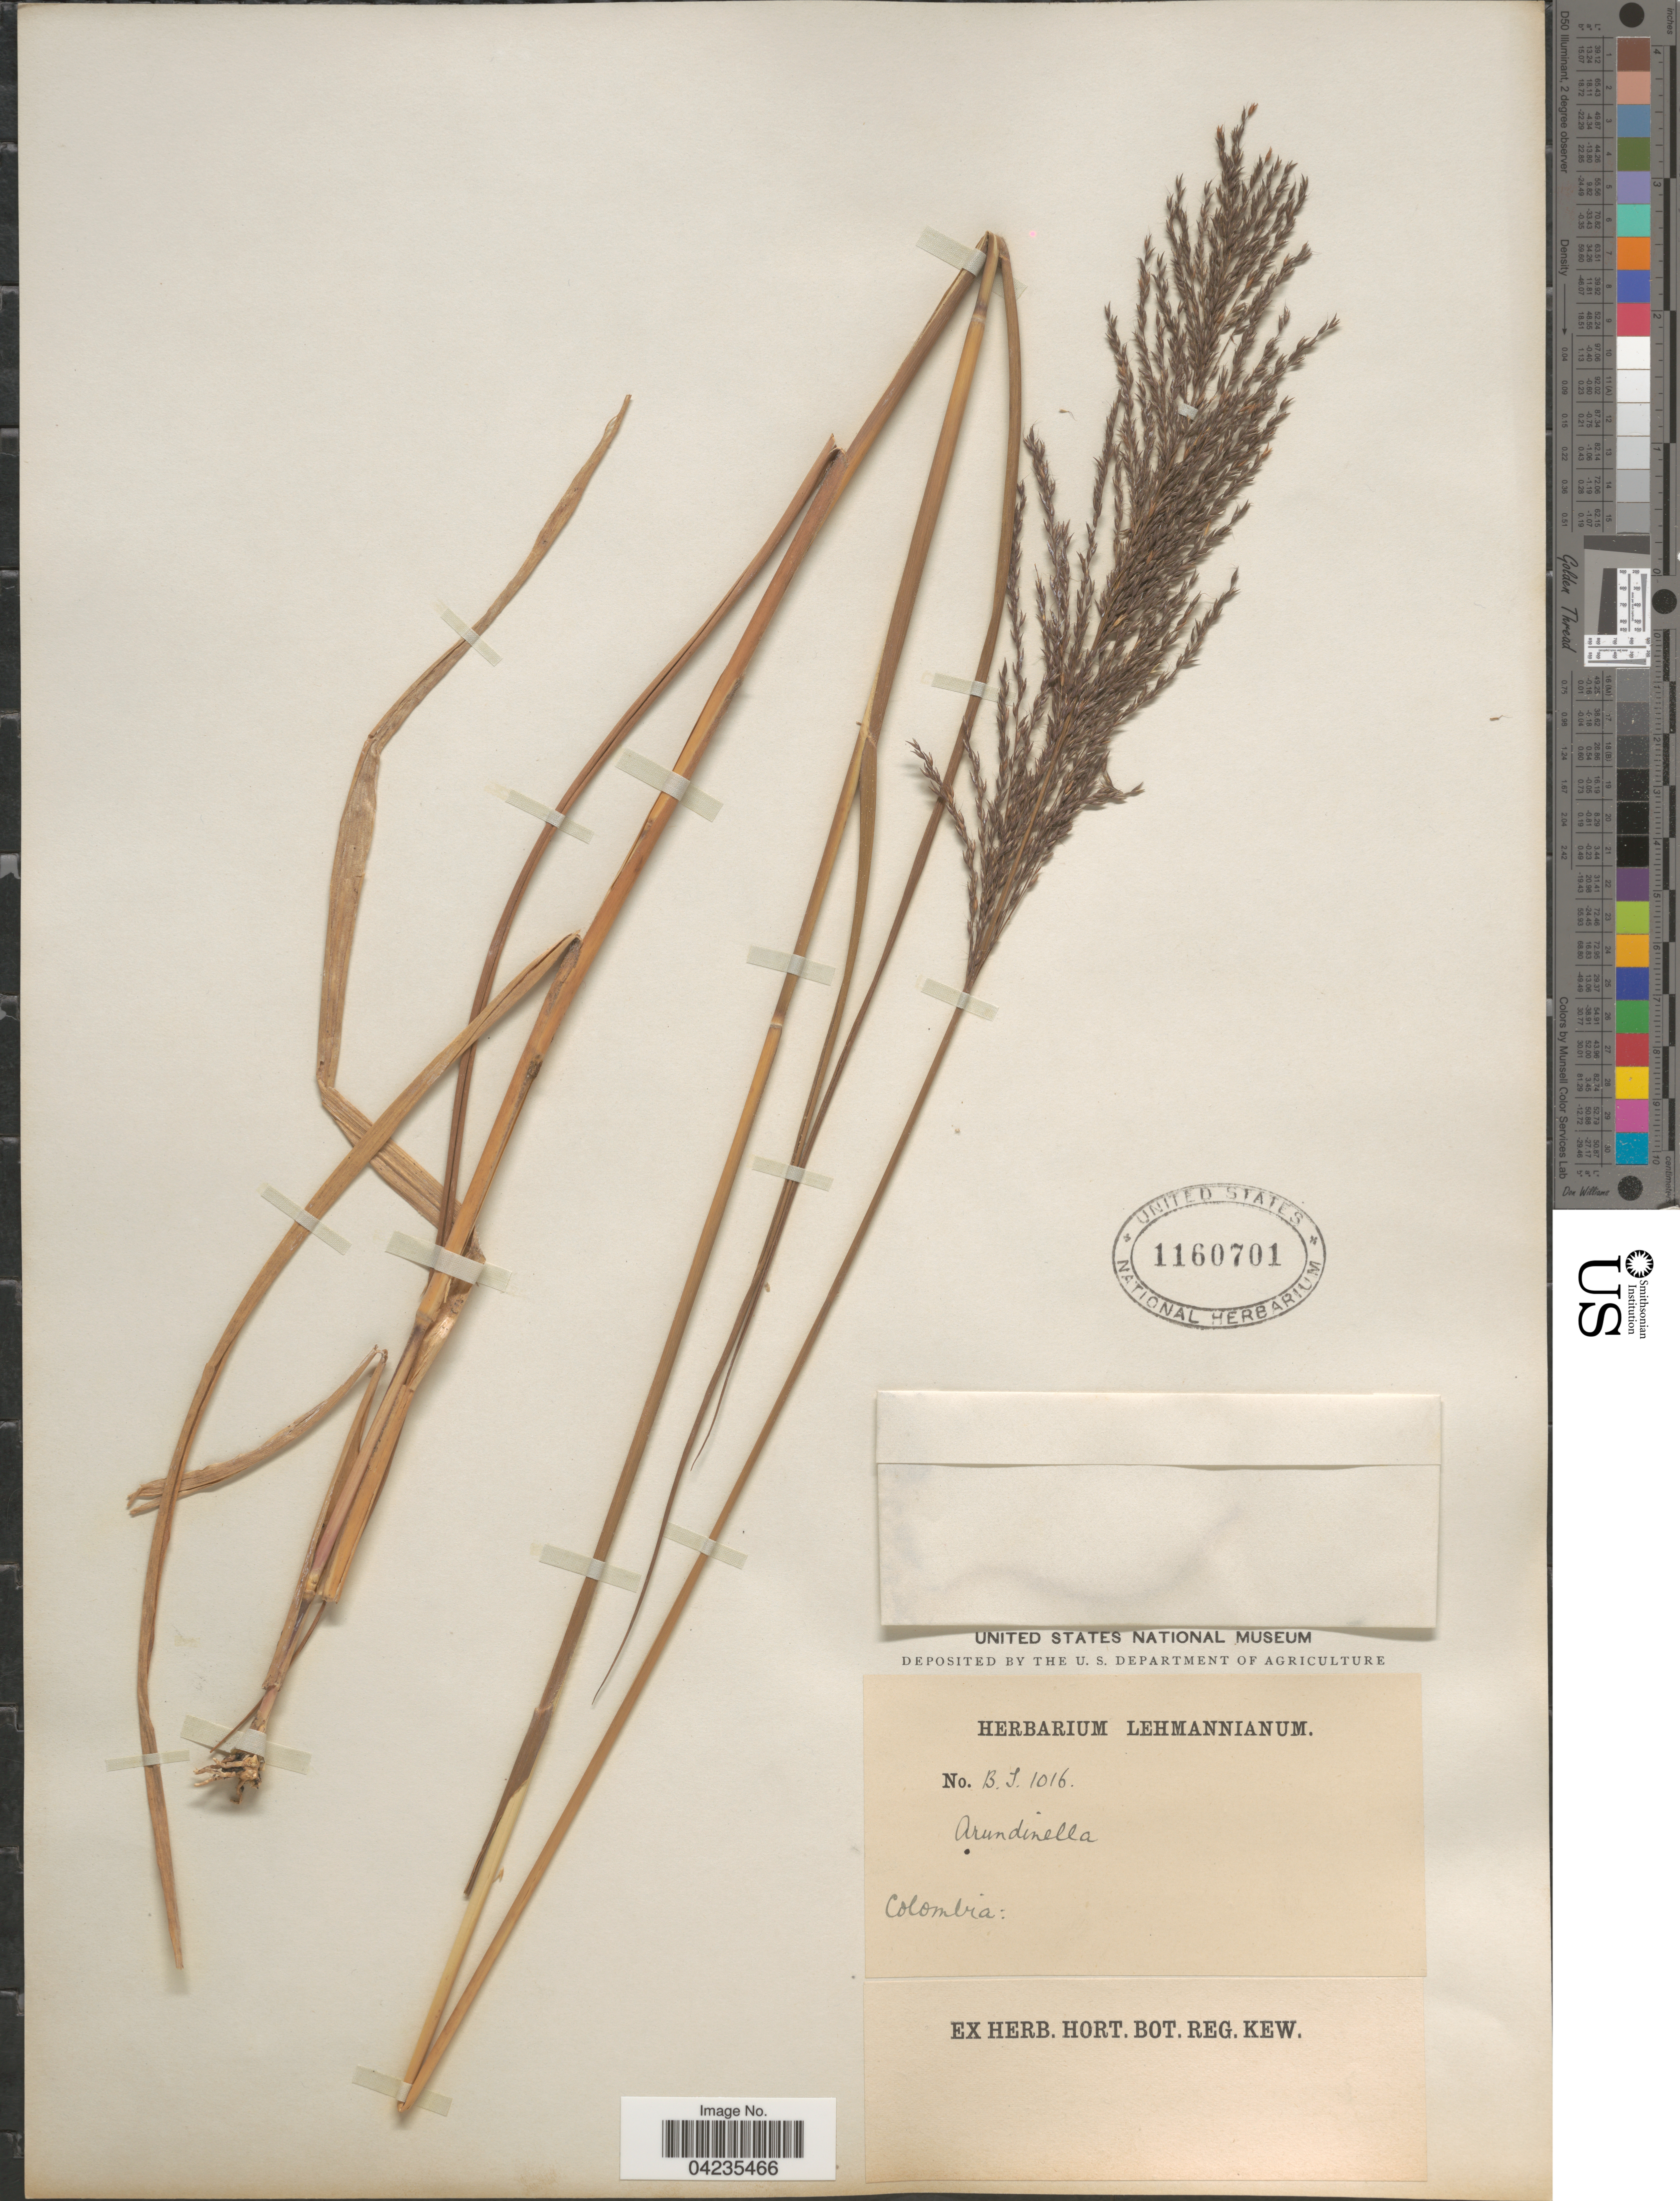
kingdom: Plantae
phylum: Tracheophyta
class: Liliopsida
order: Poales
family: Poaceae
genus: Arundinella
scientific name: Arundinella hispida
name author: (Humb. & Bonpl. ex Willd.) Kuntze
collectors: ex herb. Lehmannianum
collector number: BI1016*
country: Colombia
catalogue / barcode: US 1160701